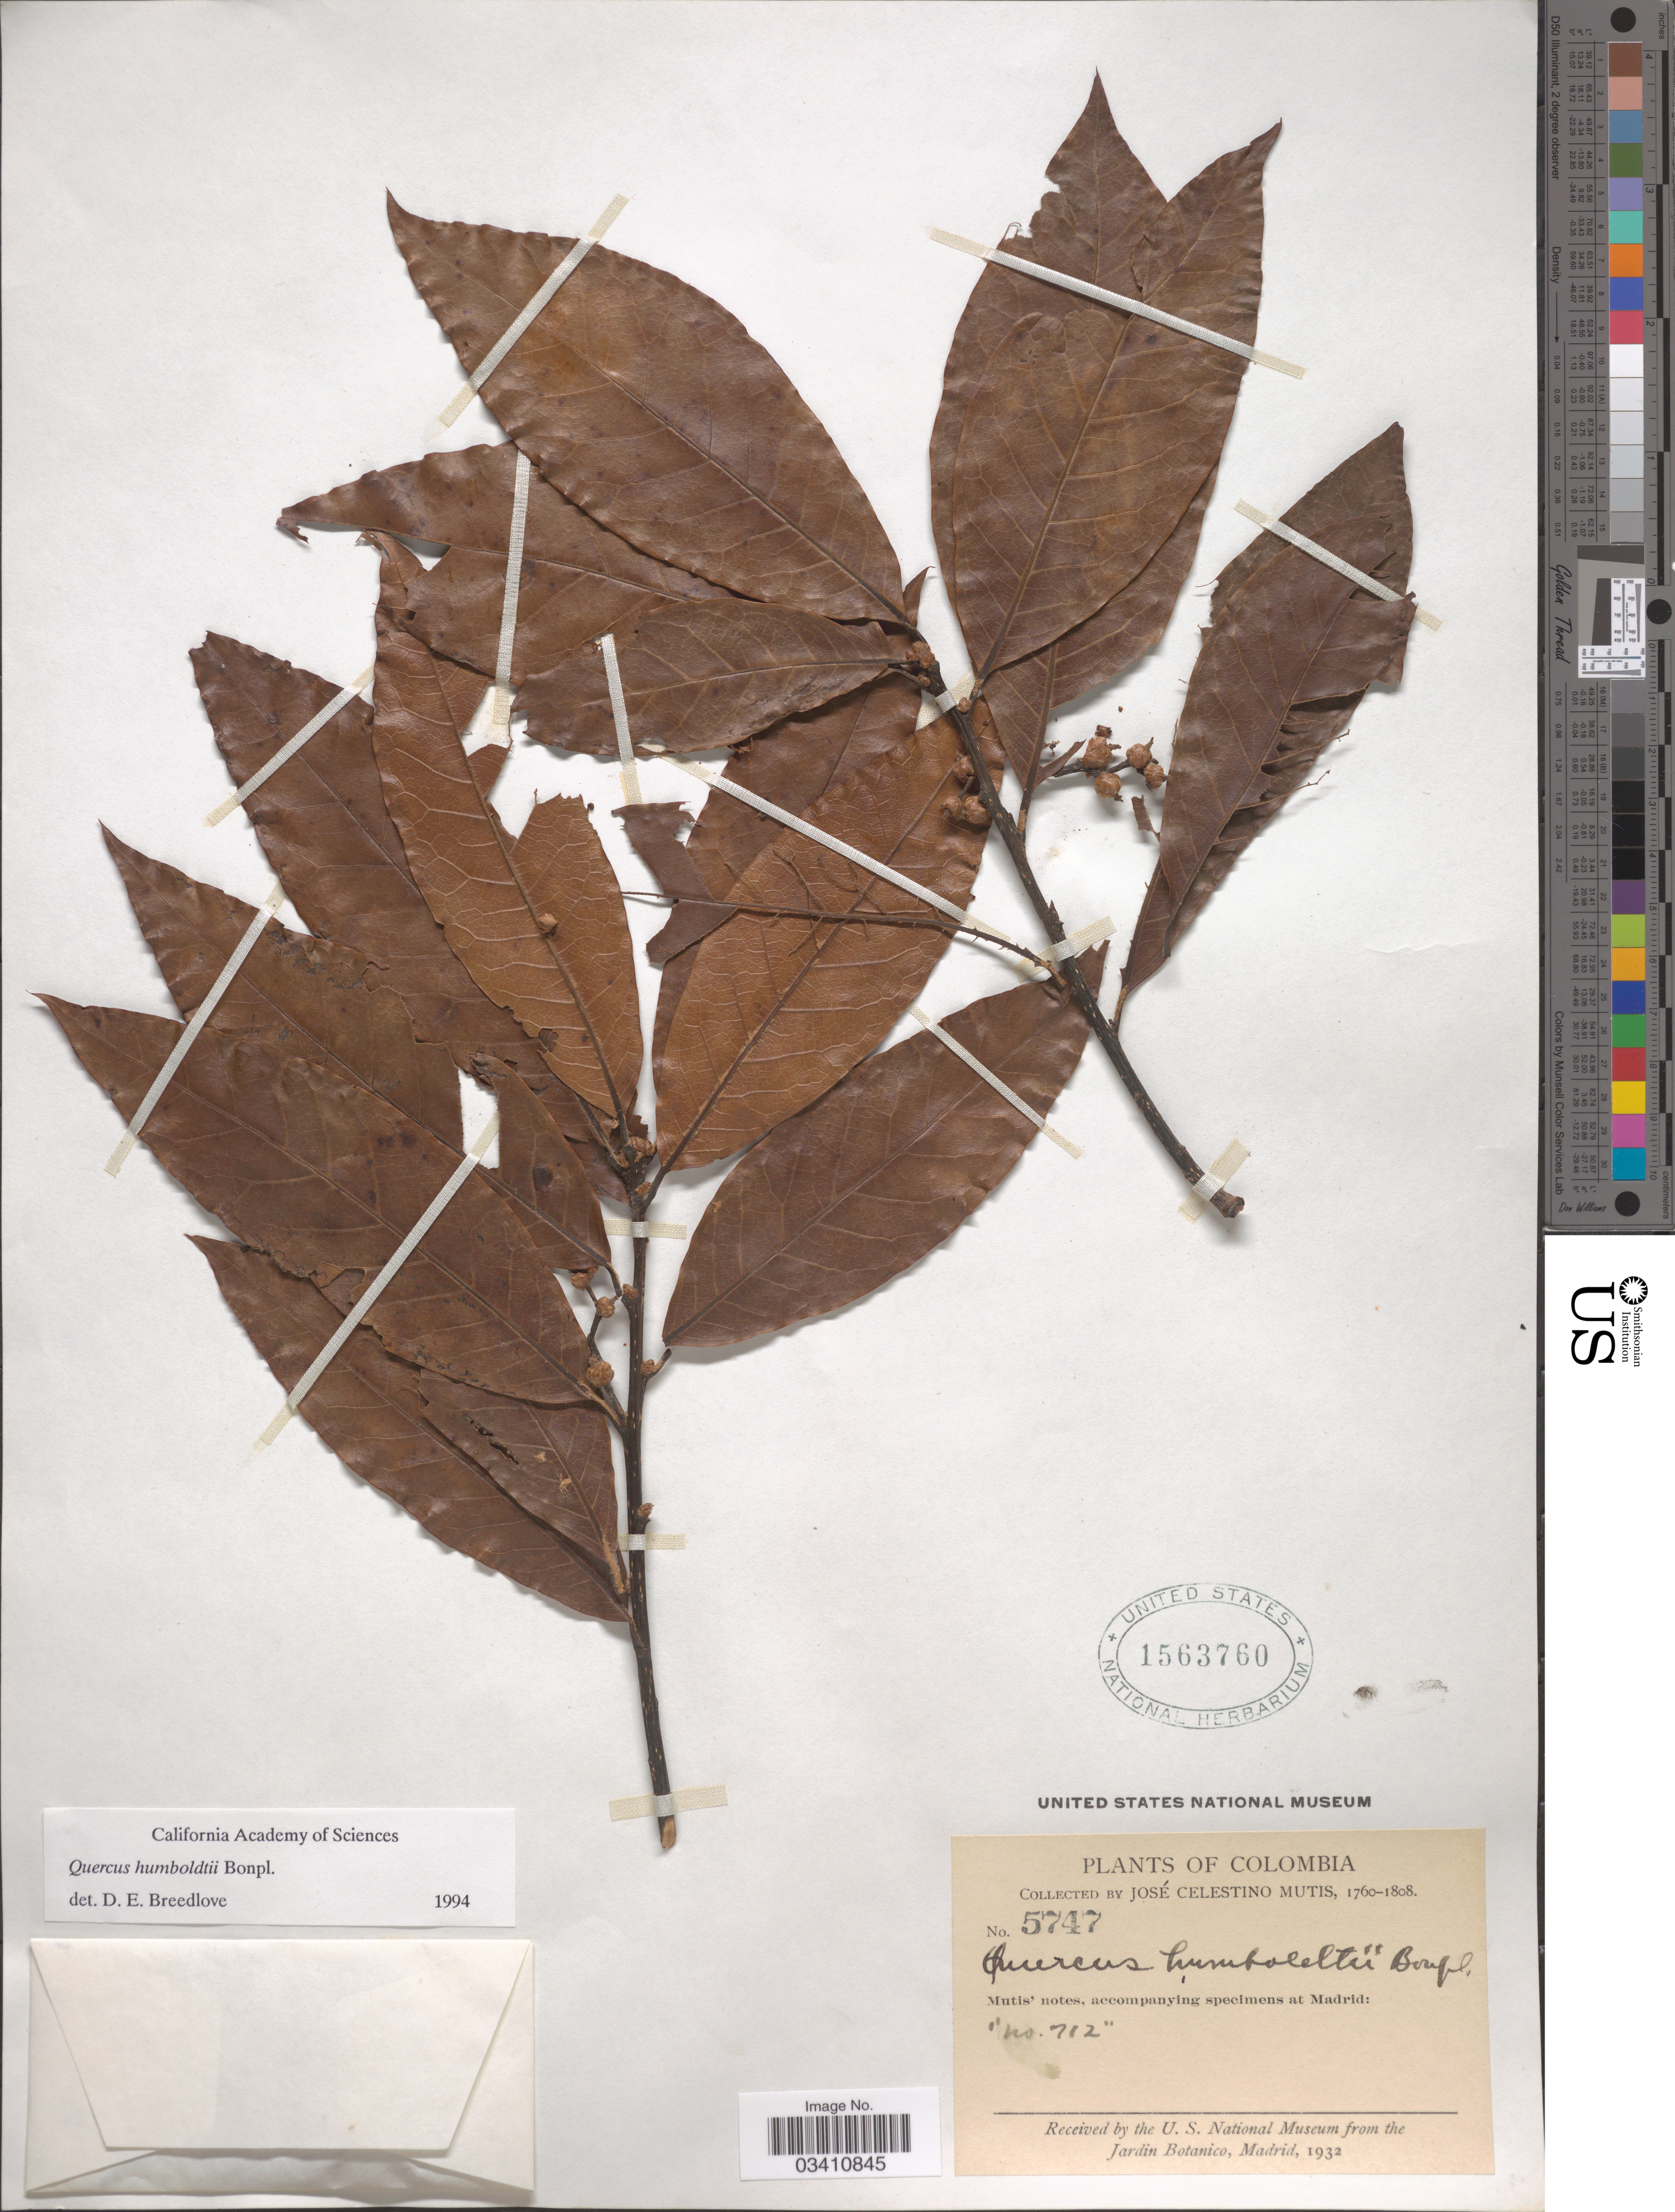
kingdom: Plantae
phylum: Tracheophyta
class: Magnoliopsida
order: Fagales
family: Fagaceae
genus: Quercus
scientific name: Quercus humboldtii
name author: Bonpl.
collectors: J. C. B. Mutis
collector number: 5747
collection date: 1760/1808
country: Colombia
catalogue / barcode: US 1563760